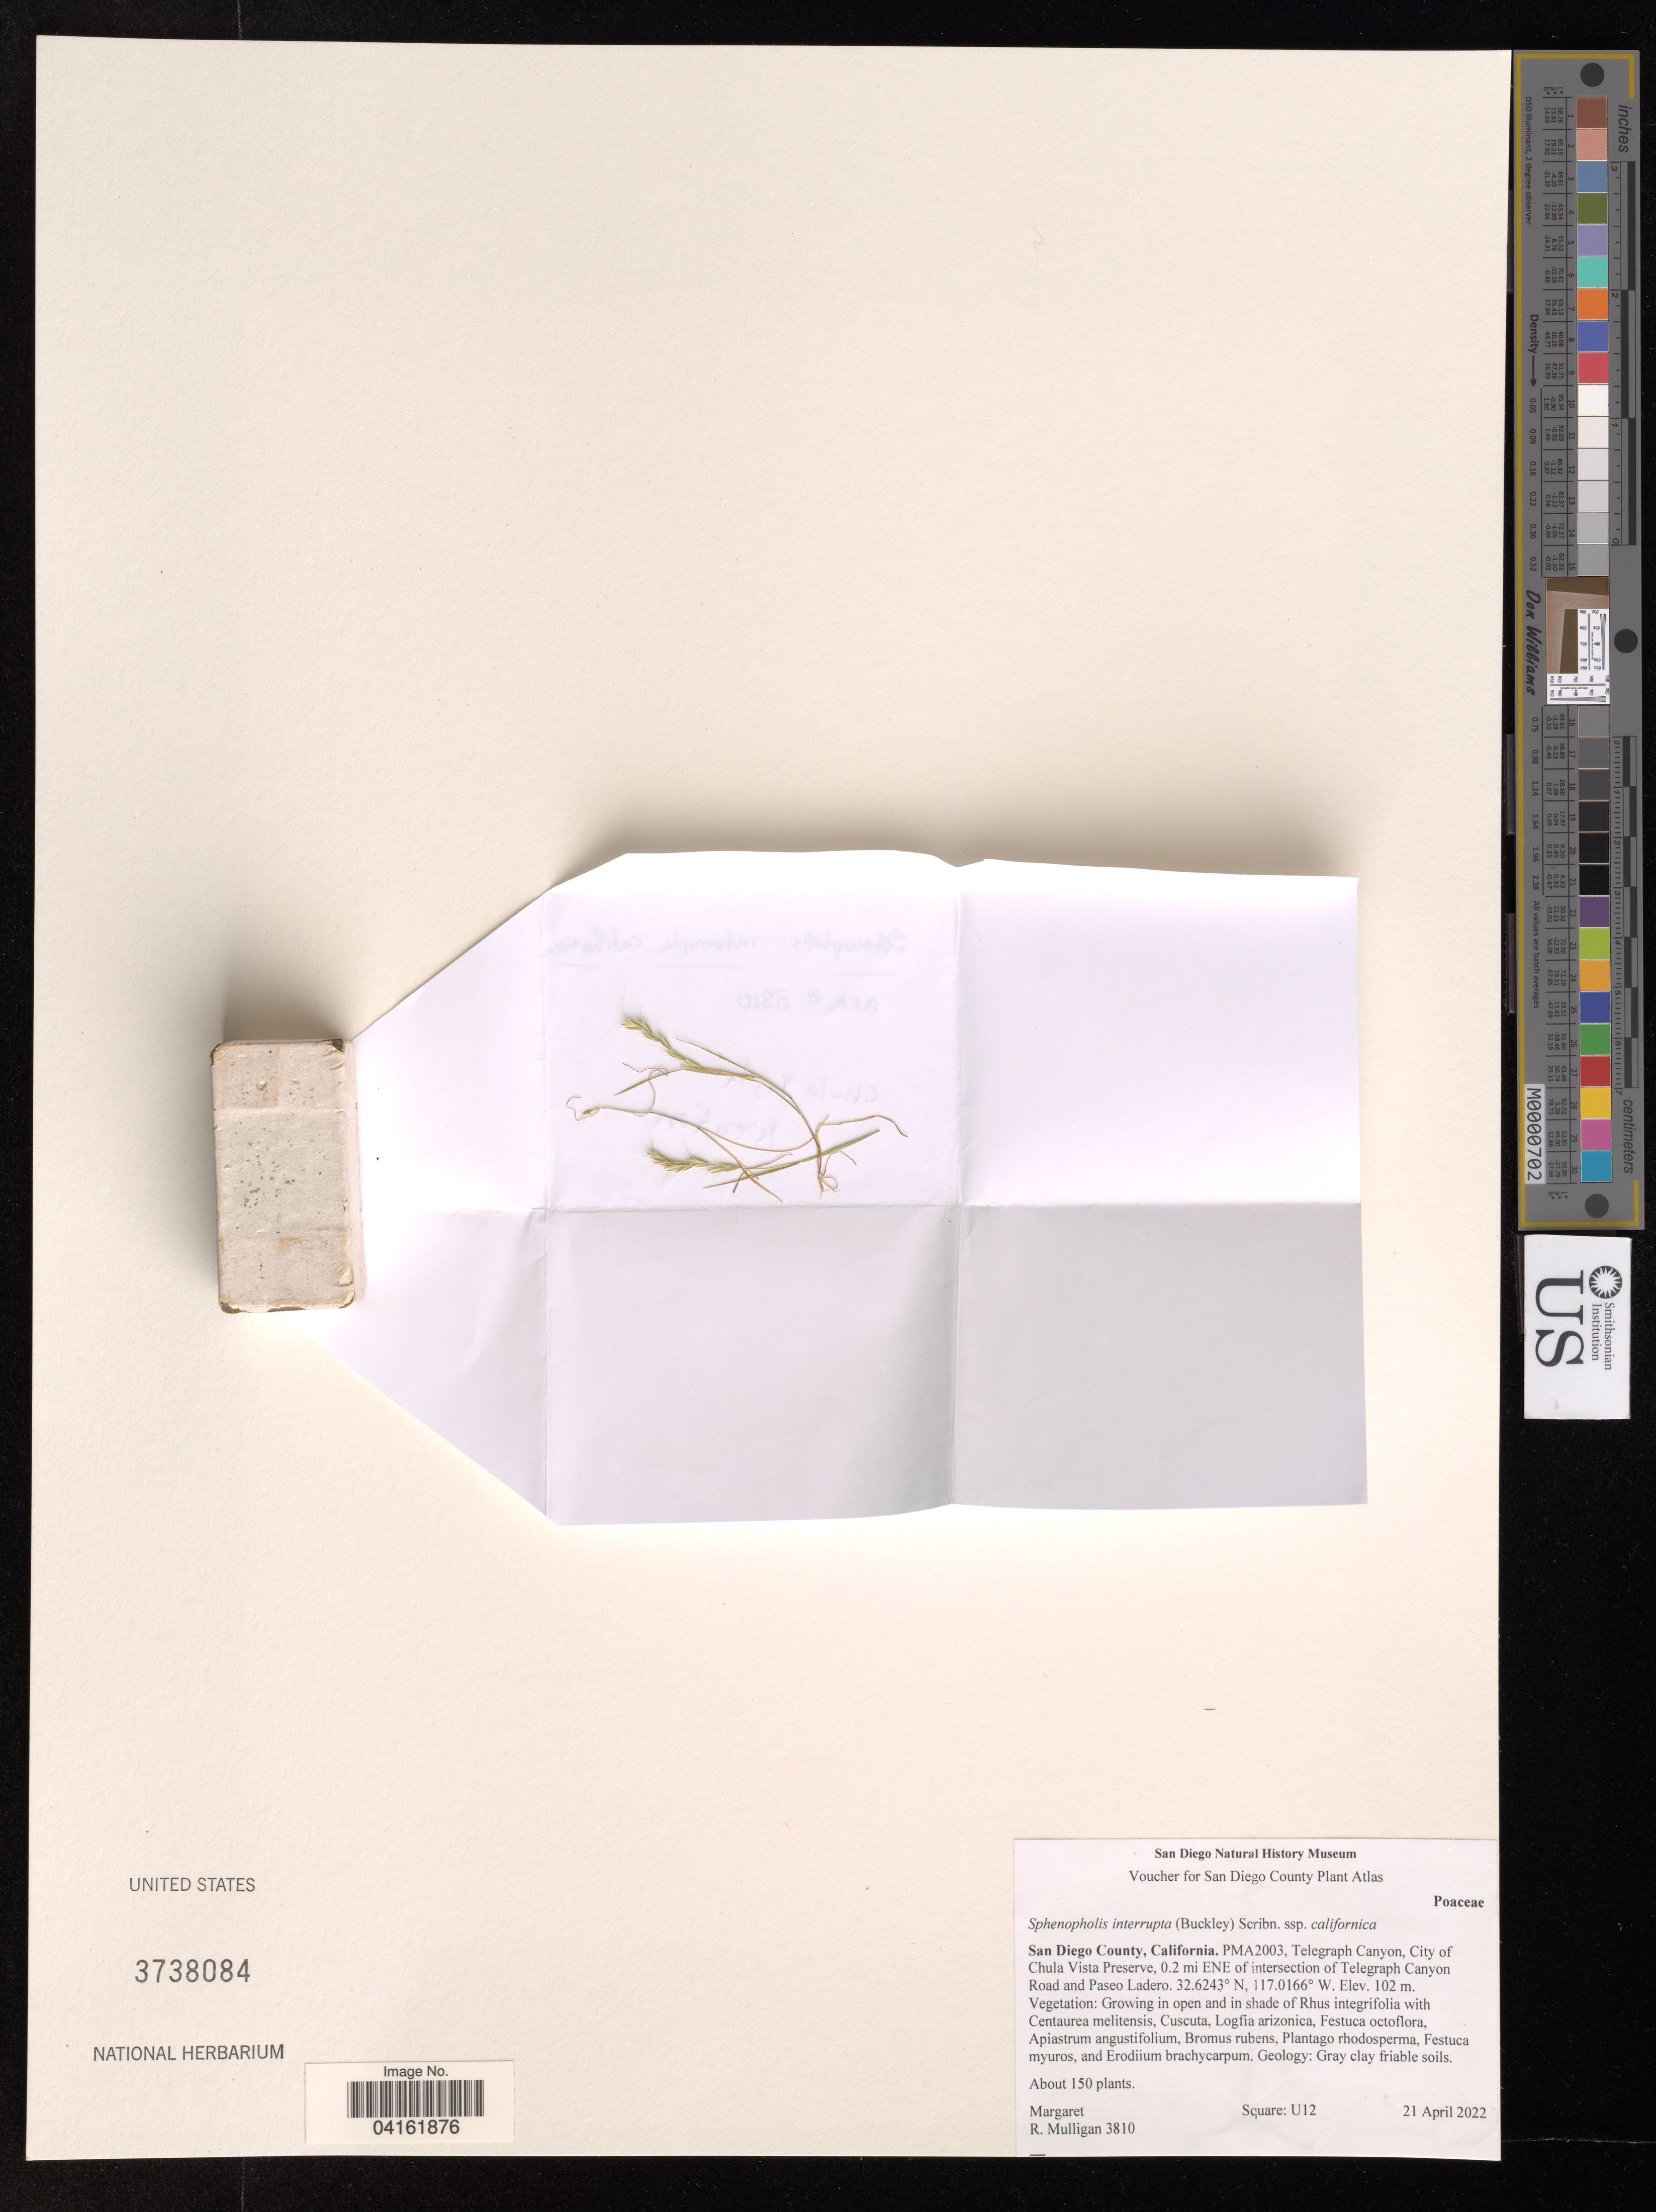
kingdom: Plantae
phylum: Tracheophyta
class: Liliopsida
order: Poales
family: Poaceae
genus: Sphenopholis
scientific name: Sphenopholis interrupta subsp. californica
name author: (Vasey) Lonard & Gould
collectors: Margaret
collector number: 3810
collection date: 2022-04-21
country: United States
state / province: California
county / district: San Deigo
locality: San Diego County, PMA 2003, Telegraph Canyon, City of Chula Vista Preserve, 0.2 mi ENE of intersection of Telegraph Canyon Road and Paseo ladero.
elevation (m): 102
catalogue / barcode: US 3738084